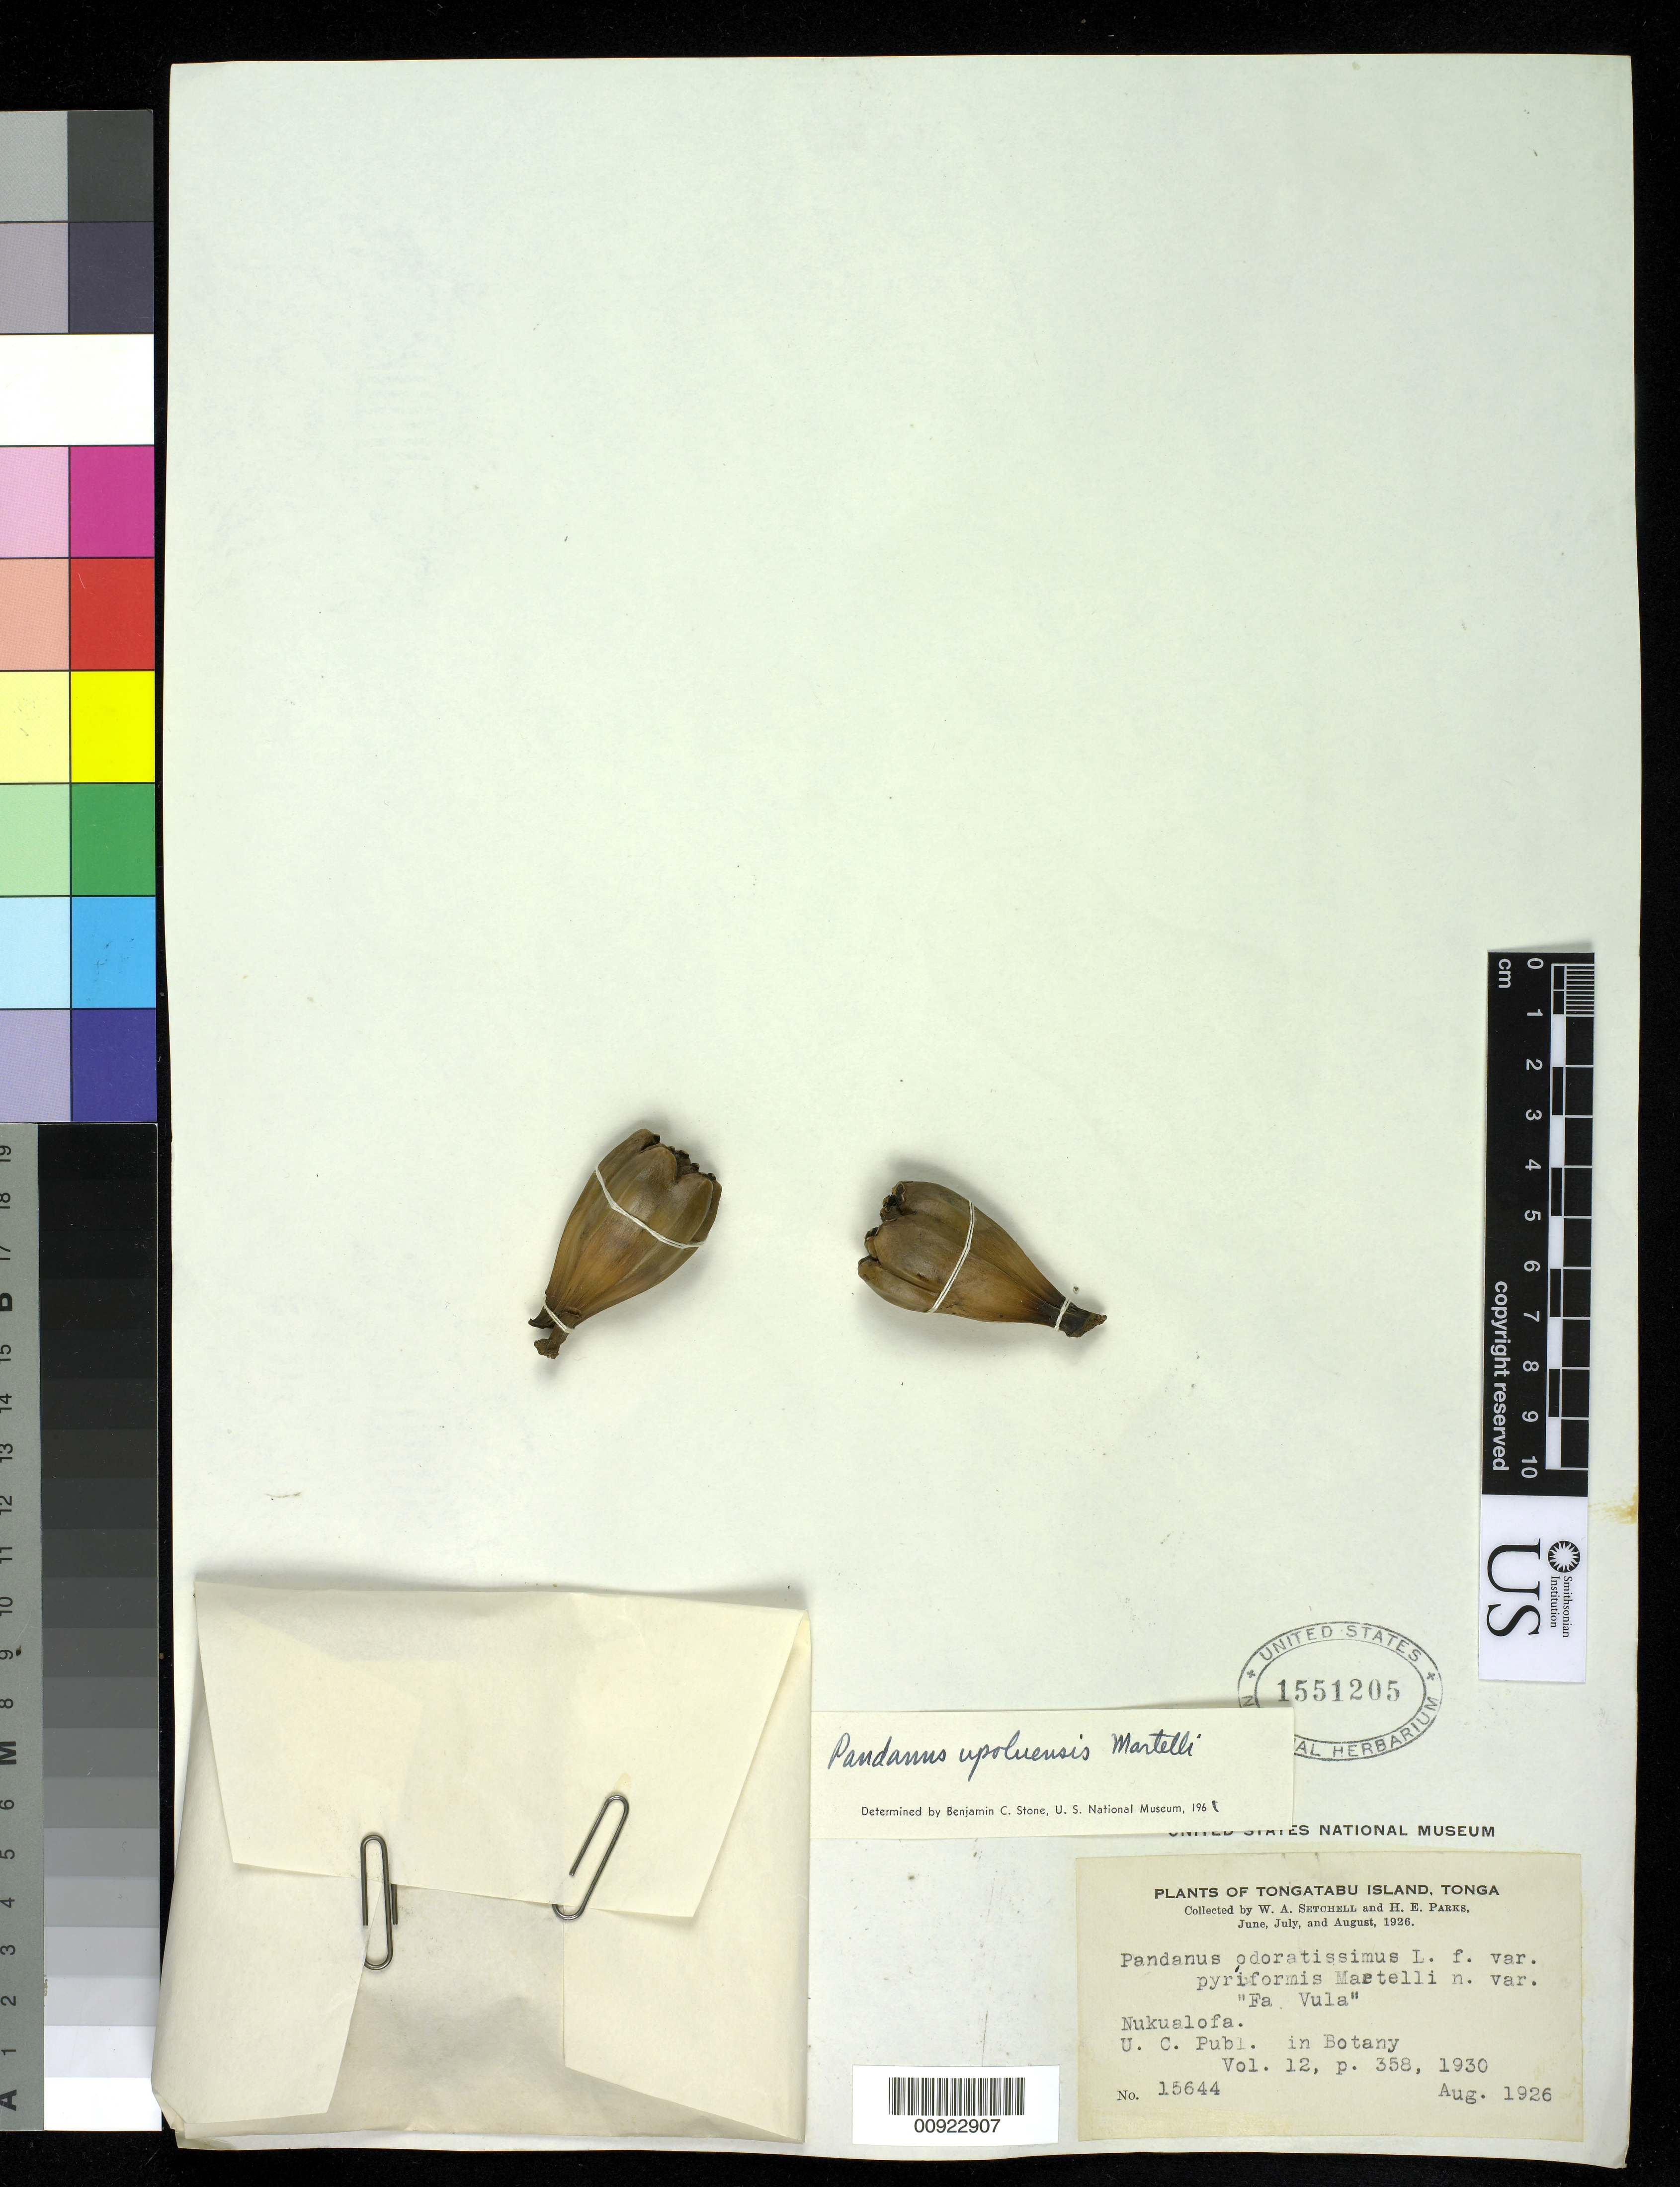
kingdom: Plantae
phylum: Tracheophyta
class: Liliopsida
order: Pandanales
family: Pandanaceae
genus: Pandanus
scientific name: Pandanus upoluensis f. pyriformis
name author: Martelli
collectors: W. Setchell & H. E. Parks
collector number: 15644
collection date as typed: Aug 1926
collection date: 1926-08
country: Tonga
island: Tongatapu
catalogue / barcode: US 1551205